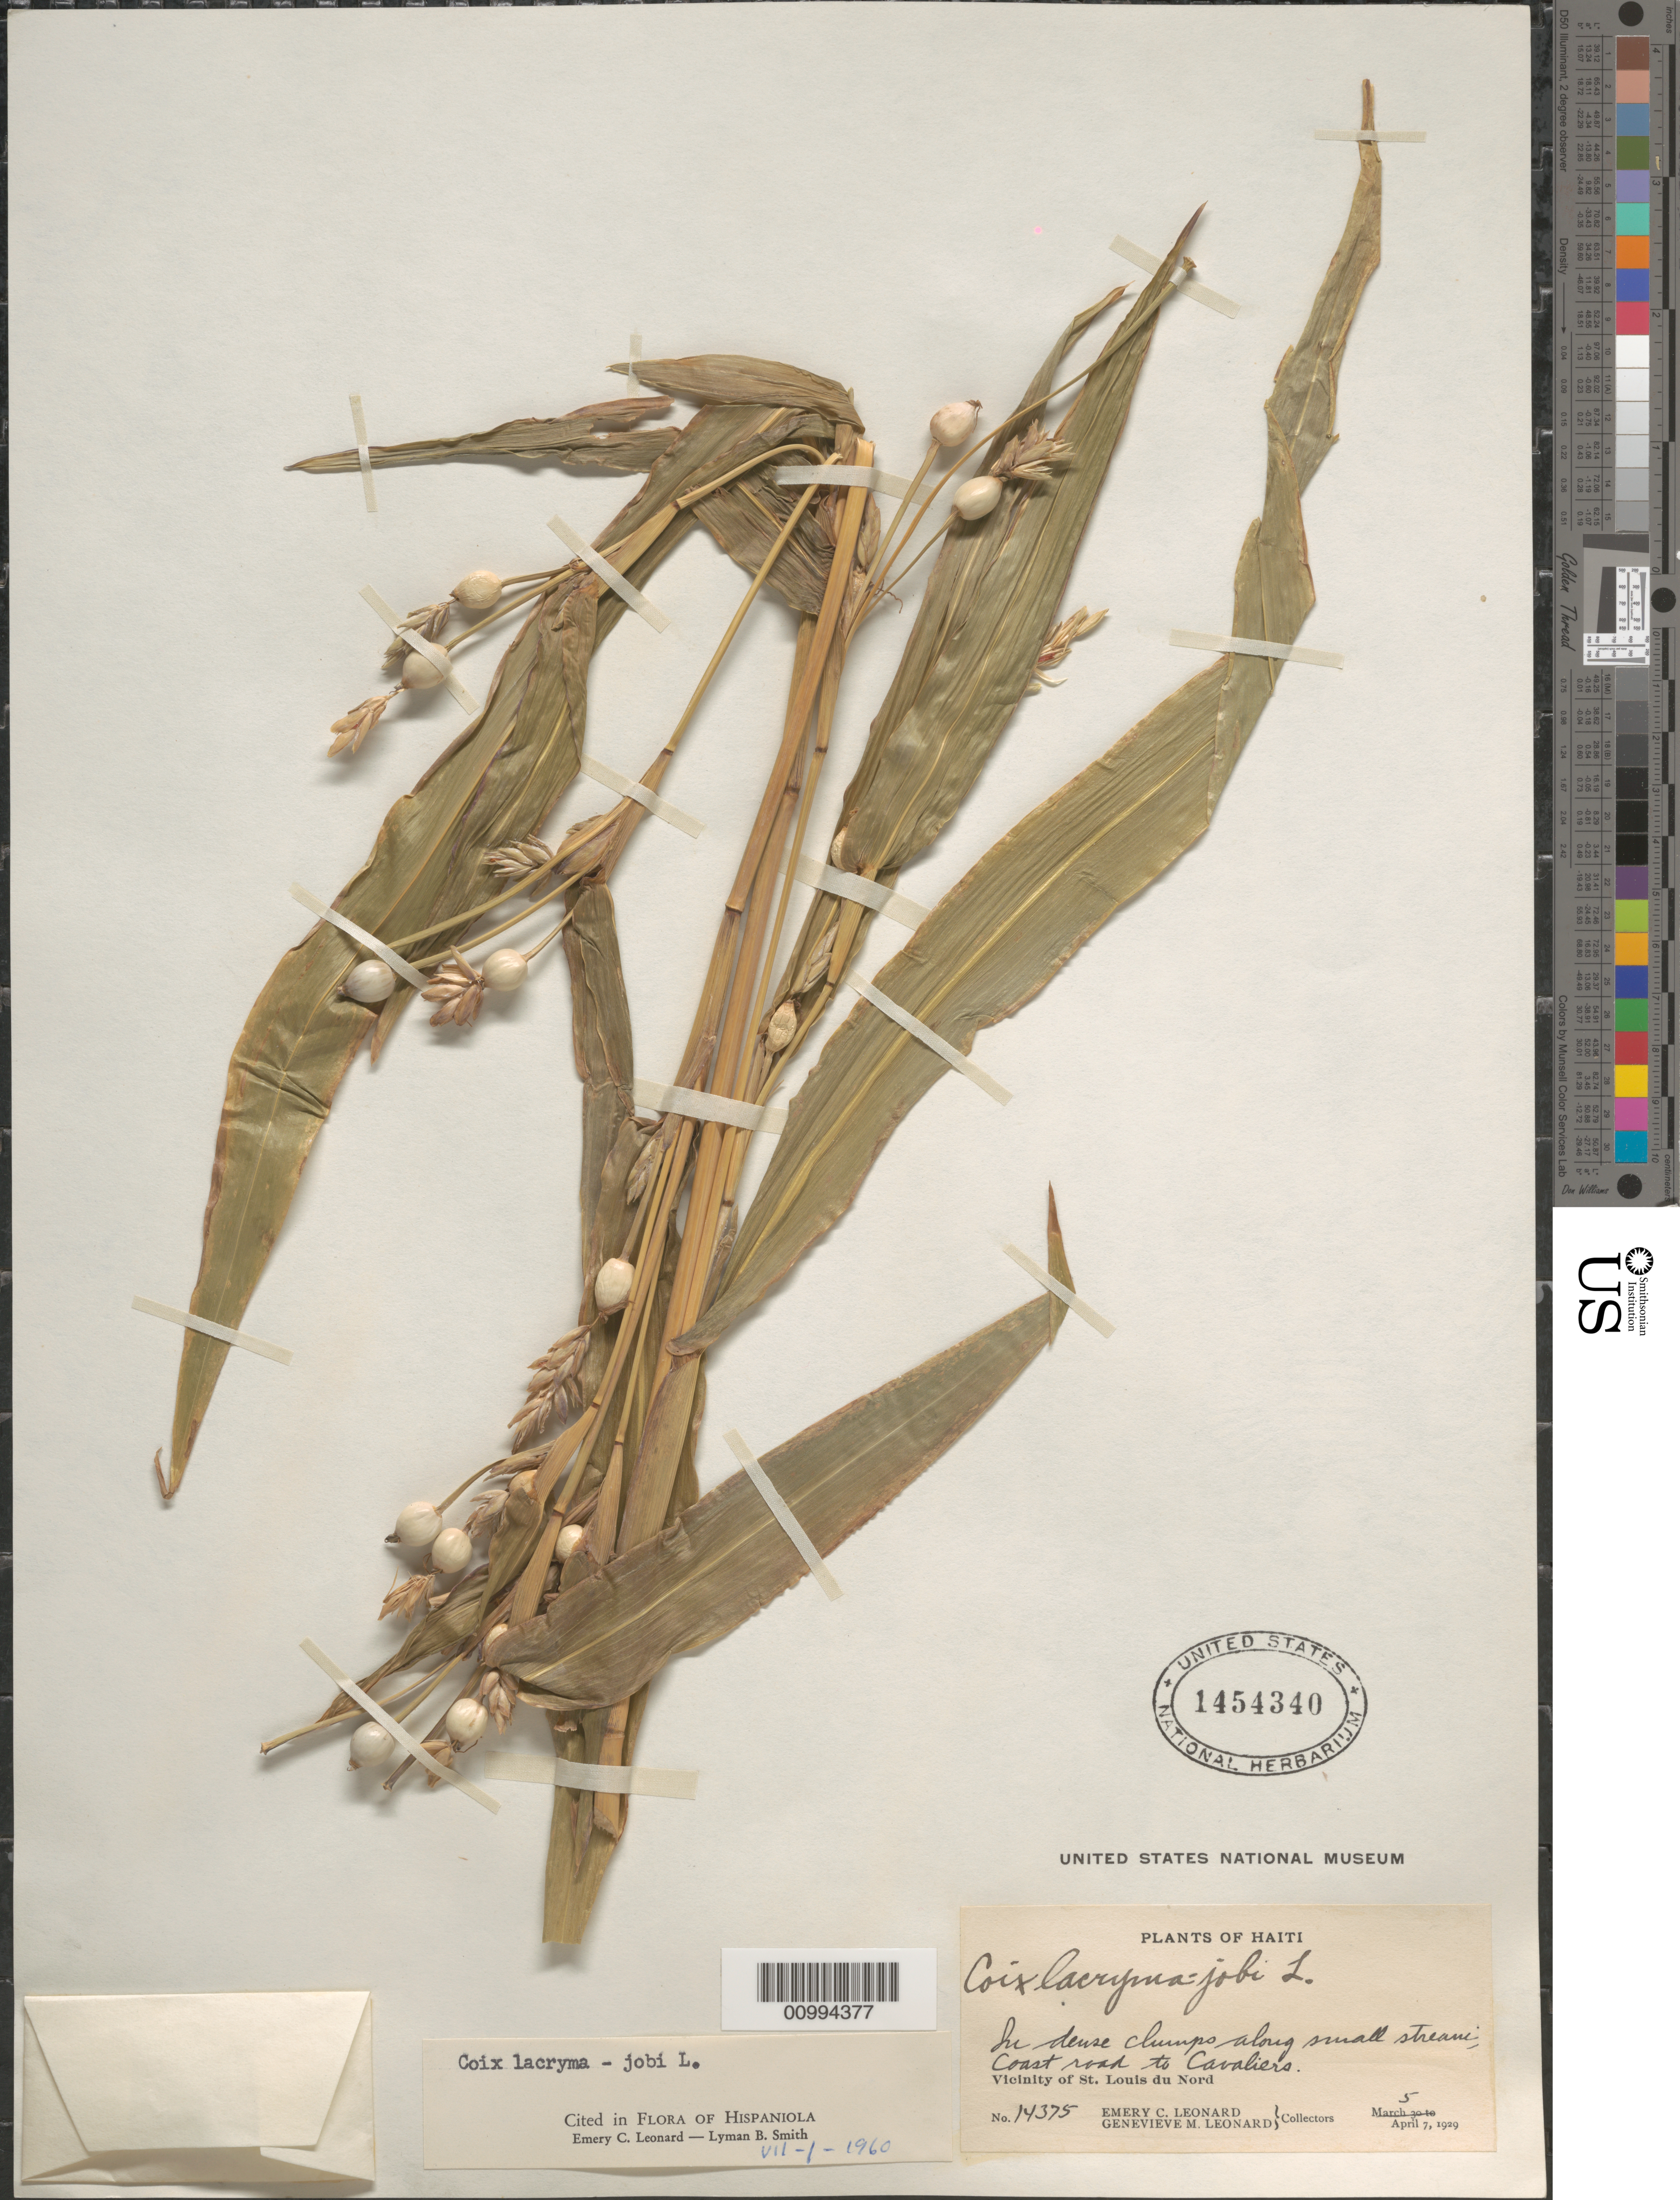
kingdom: Plantae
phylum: Tracheophyta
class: Liliopsida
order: Poales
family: Poaceae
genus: Coix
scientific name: Coix lacryma-jobi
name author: L.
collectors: E. C. Leonard & G. M. Leonard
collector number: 14375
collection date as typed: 05 Apr 1929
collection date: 1929-04-05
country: Haiti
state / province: Nord-Óuest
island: Hispaniola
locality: Vicinity of St. Louis du Nord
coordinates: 0 N, 0 E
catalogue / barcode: US 1454340